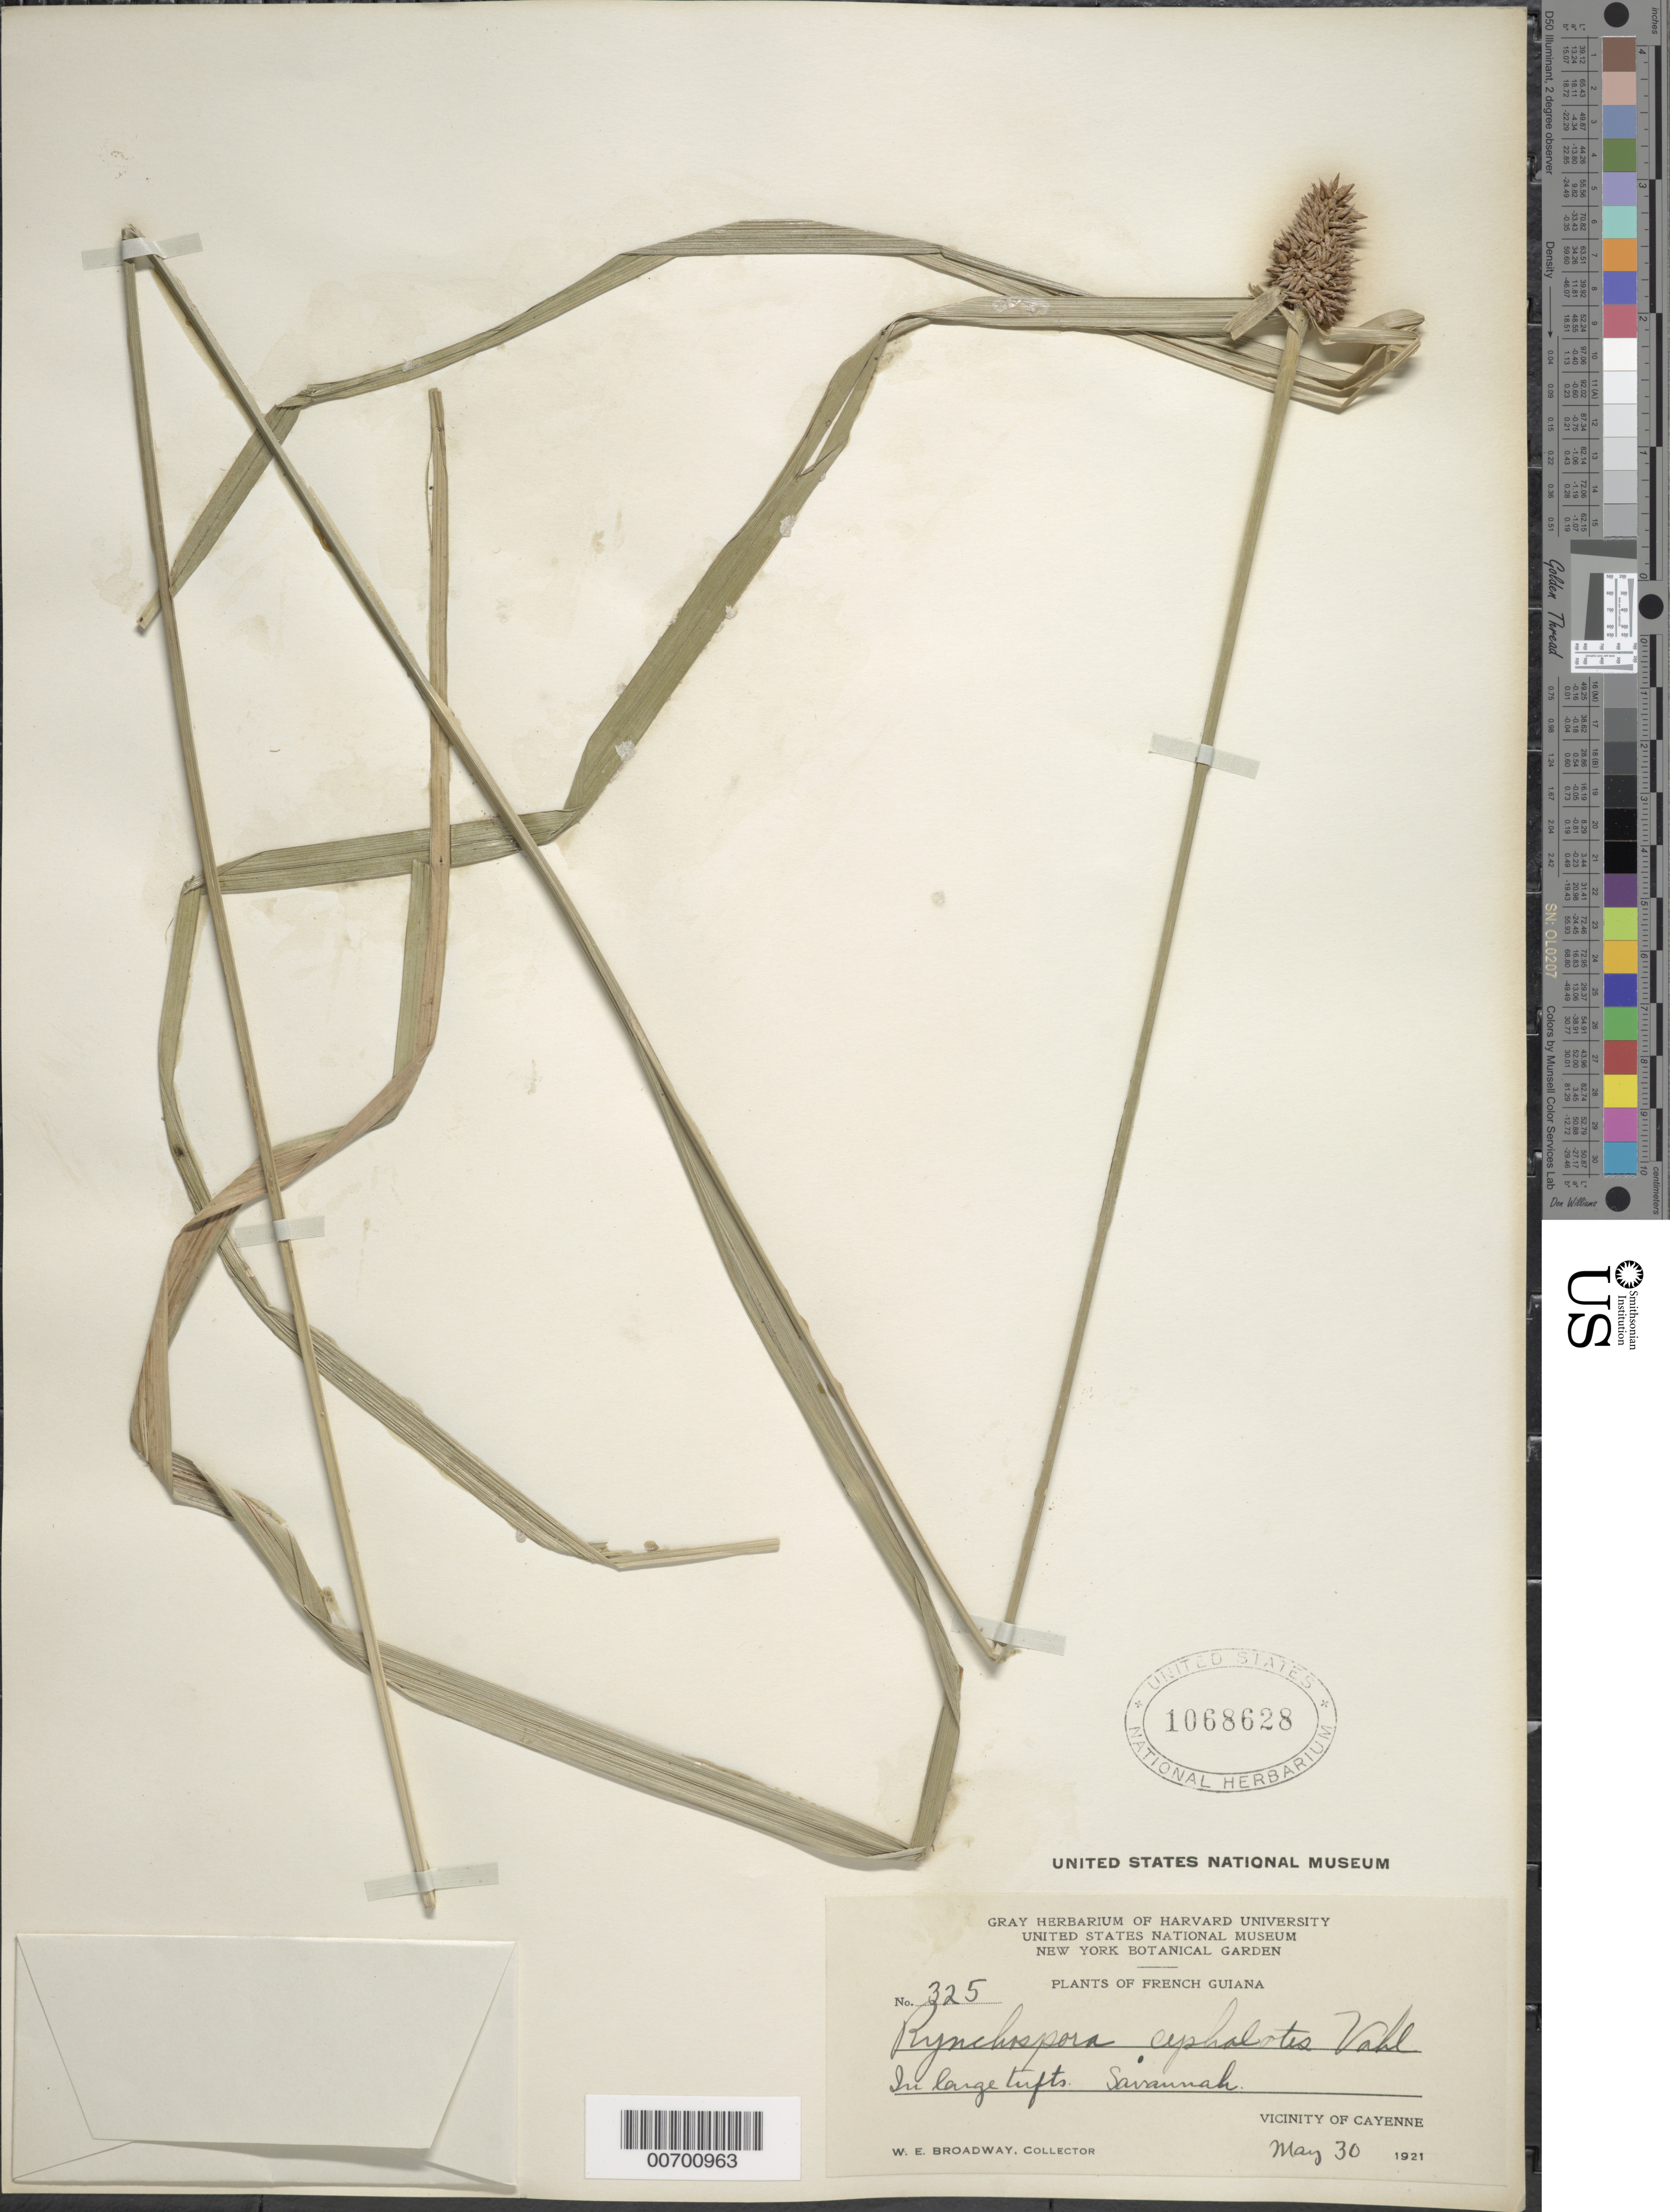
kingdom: Plantae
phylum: Tracheophyta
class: Liliopsida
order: Poales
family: Cyperaceae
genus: Rhynchospora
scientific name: Rhynchospora cephalotes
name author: (L.) Vahl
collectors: W. E. Broadway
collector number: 325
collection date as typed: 30-May-21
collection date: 1921-05-30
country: French Guiana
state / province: Cayenne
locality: Cayenne, vic.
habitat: Savanna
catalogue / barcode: US 1068628